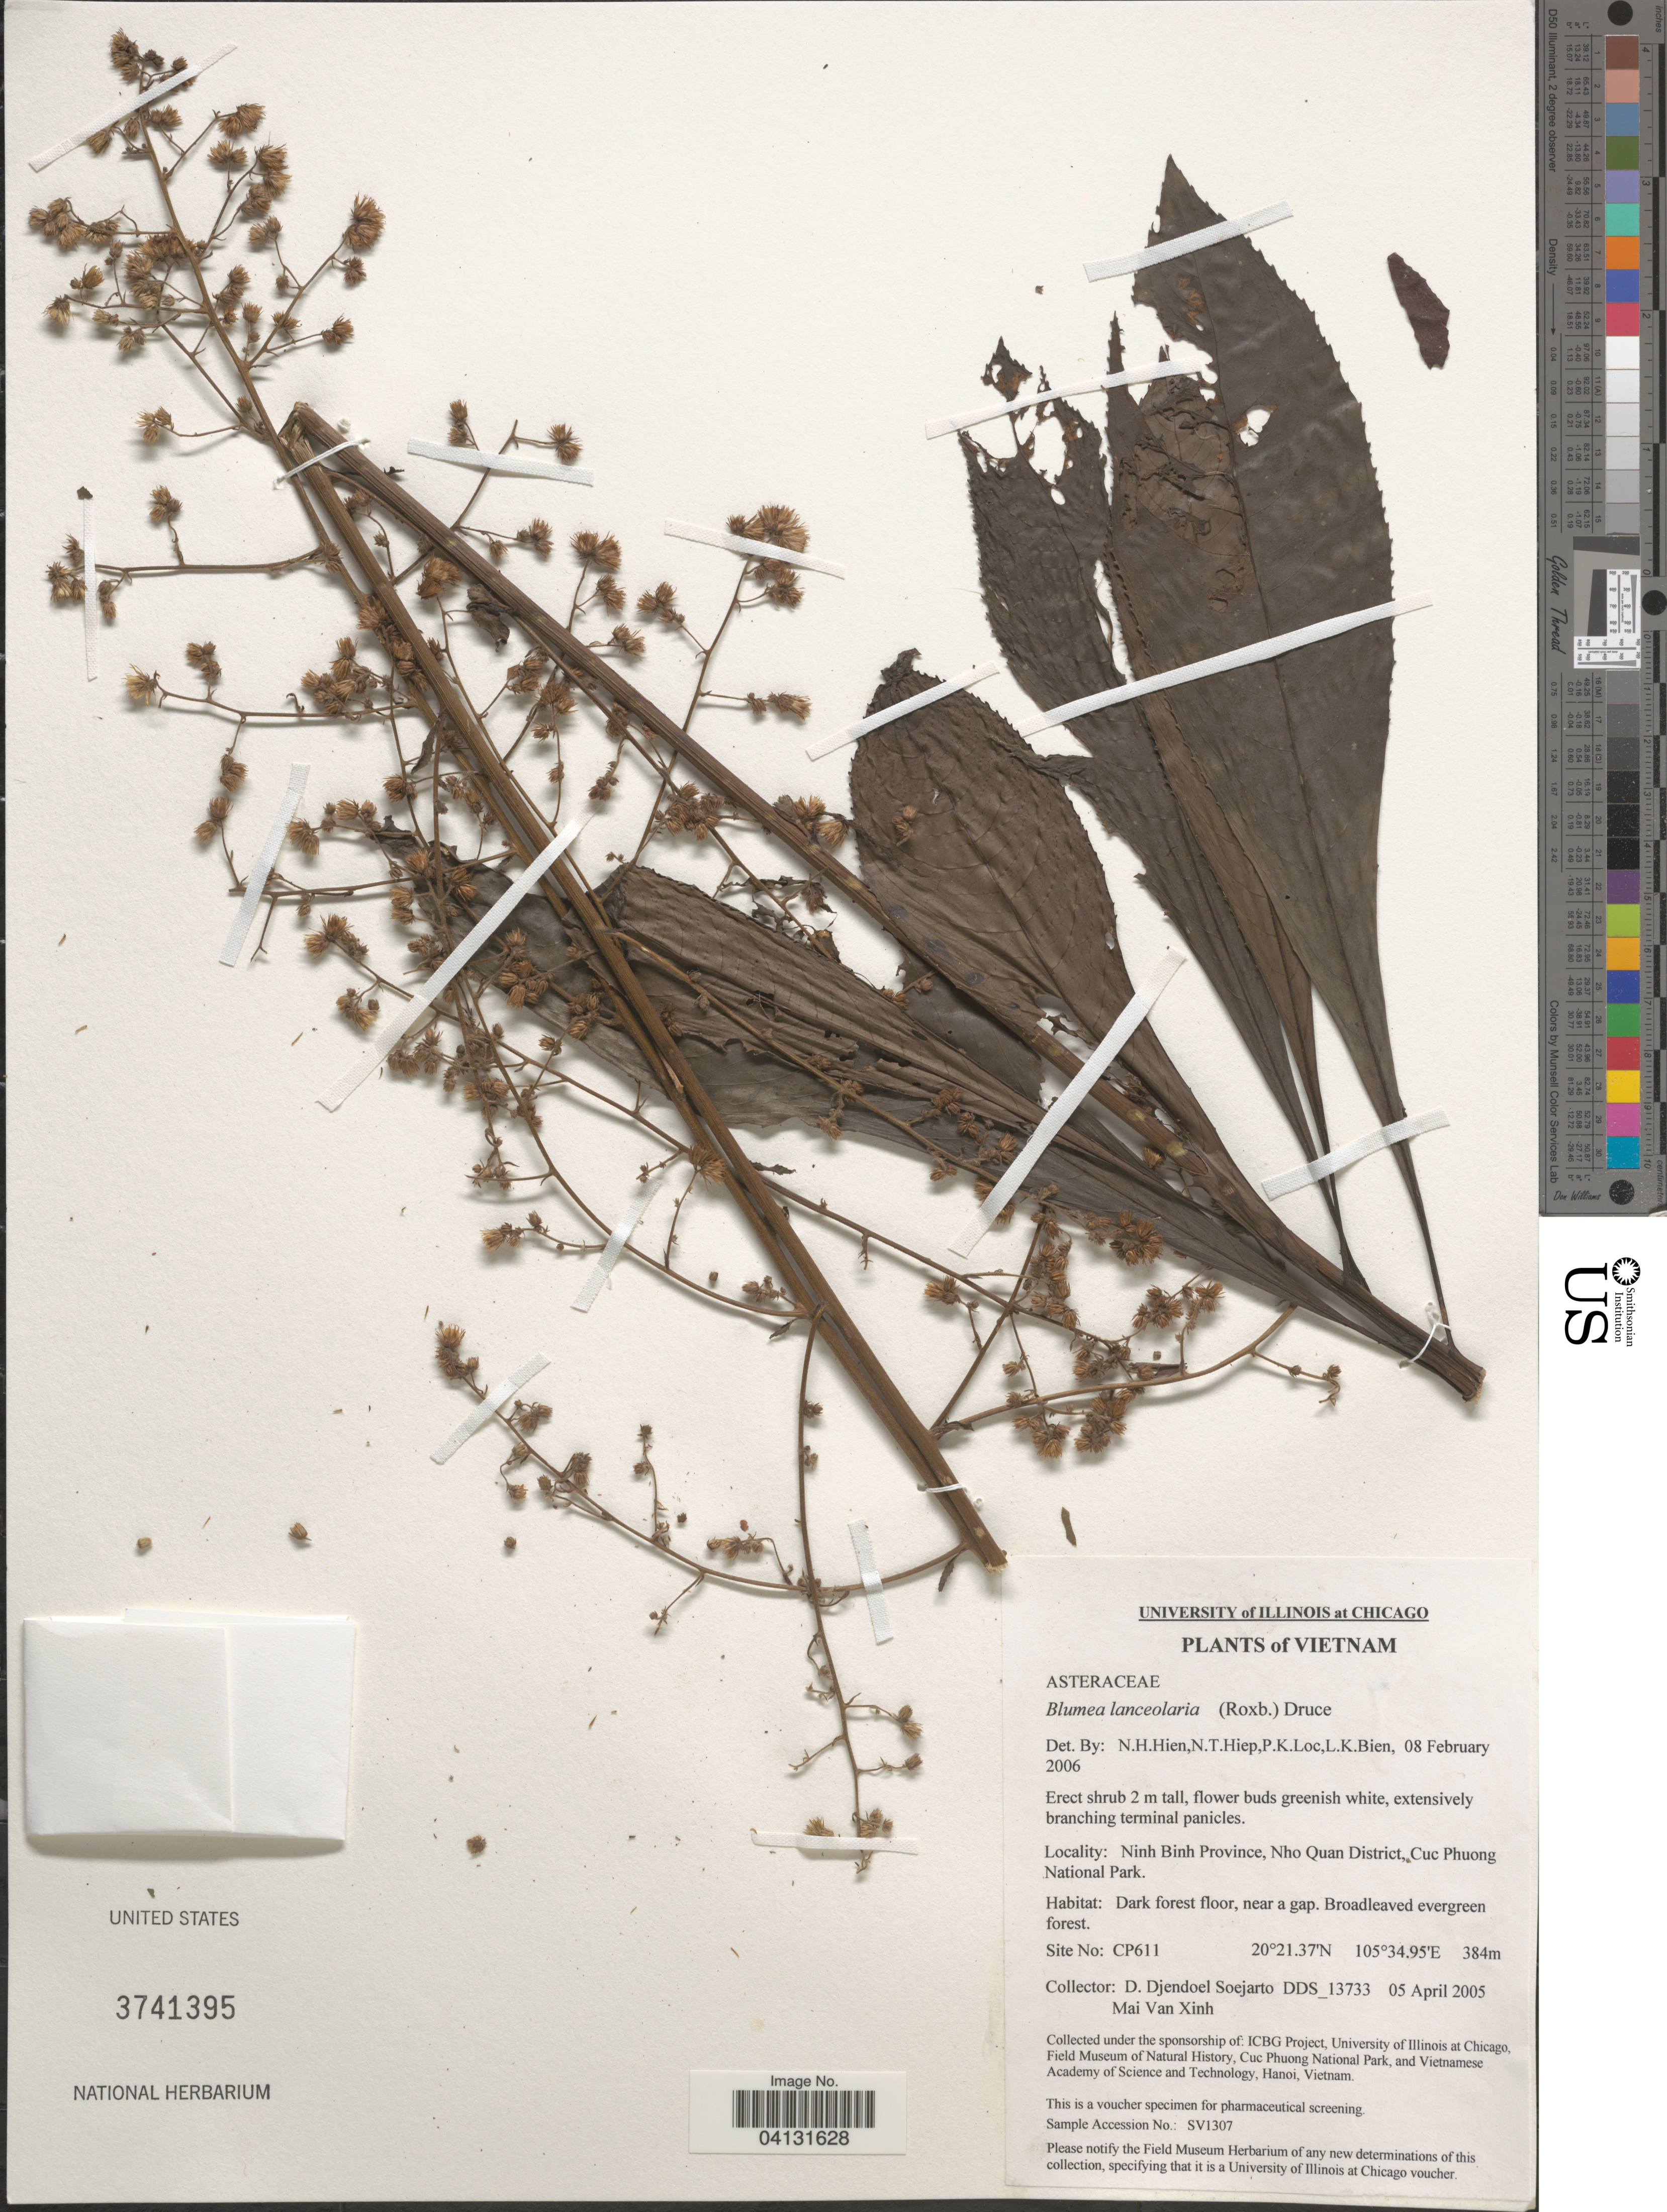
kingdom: Plantae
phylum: Tracheophyta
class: Magnoliopsida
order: Asterales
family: Asteraceae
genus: Blumea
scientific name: Blumea lanceolaria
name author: (Roxb.) Druce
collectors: D. D. Soejarto & M. Xinh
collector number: DDS13733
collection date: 2005-04-05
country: Vietnam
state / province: Ninh Binh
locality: Nho Quan District, Cuc Phuong National Park. Site No: CP611.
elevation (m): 384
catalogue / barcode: US 3741395